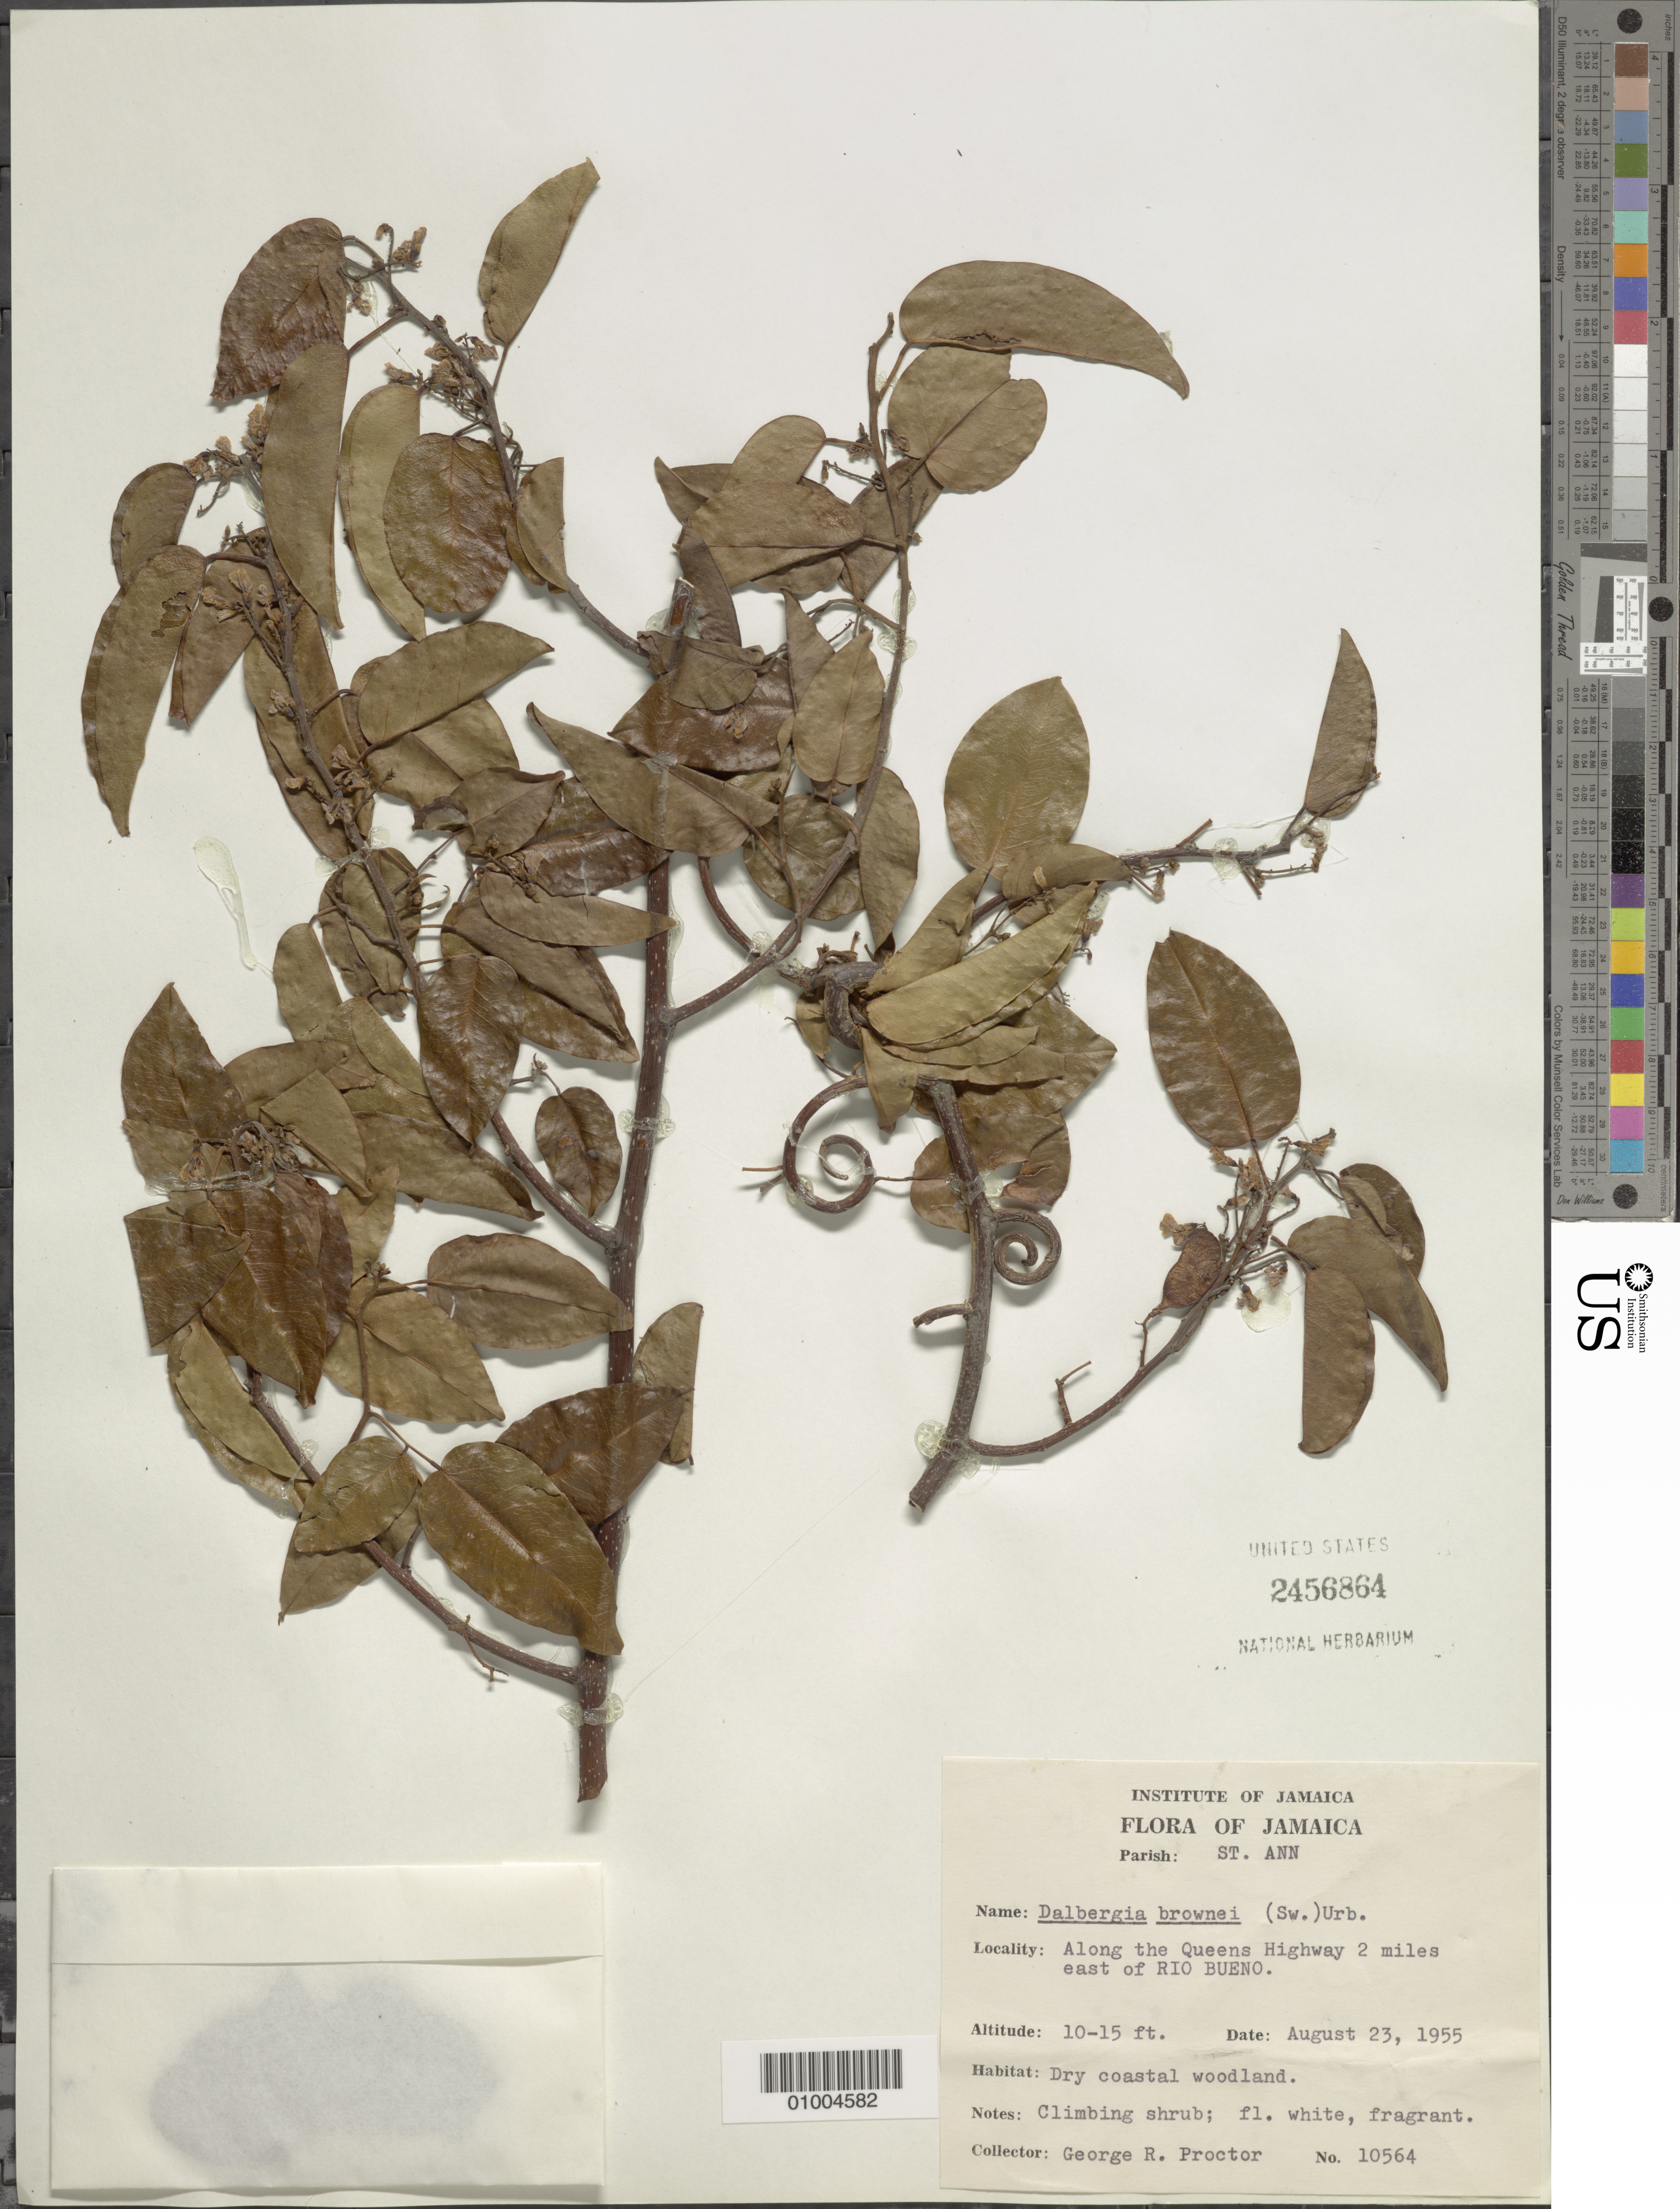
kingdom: Plantae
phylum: Tracheophyta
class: Magnoliopsida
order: Fabales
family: Fabaceae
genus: Dalbergia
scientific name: Dalbergia brownei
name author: (Jacq.) Schinz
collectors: G. R. Proctor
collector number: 10564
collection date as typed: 23 Aug 1955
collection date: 1955-08-23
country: Jamaica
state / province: Saint Ann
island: Jamaica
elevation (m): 3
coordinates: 0 N, 0 E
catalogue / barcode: US 2456864